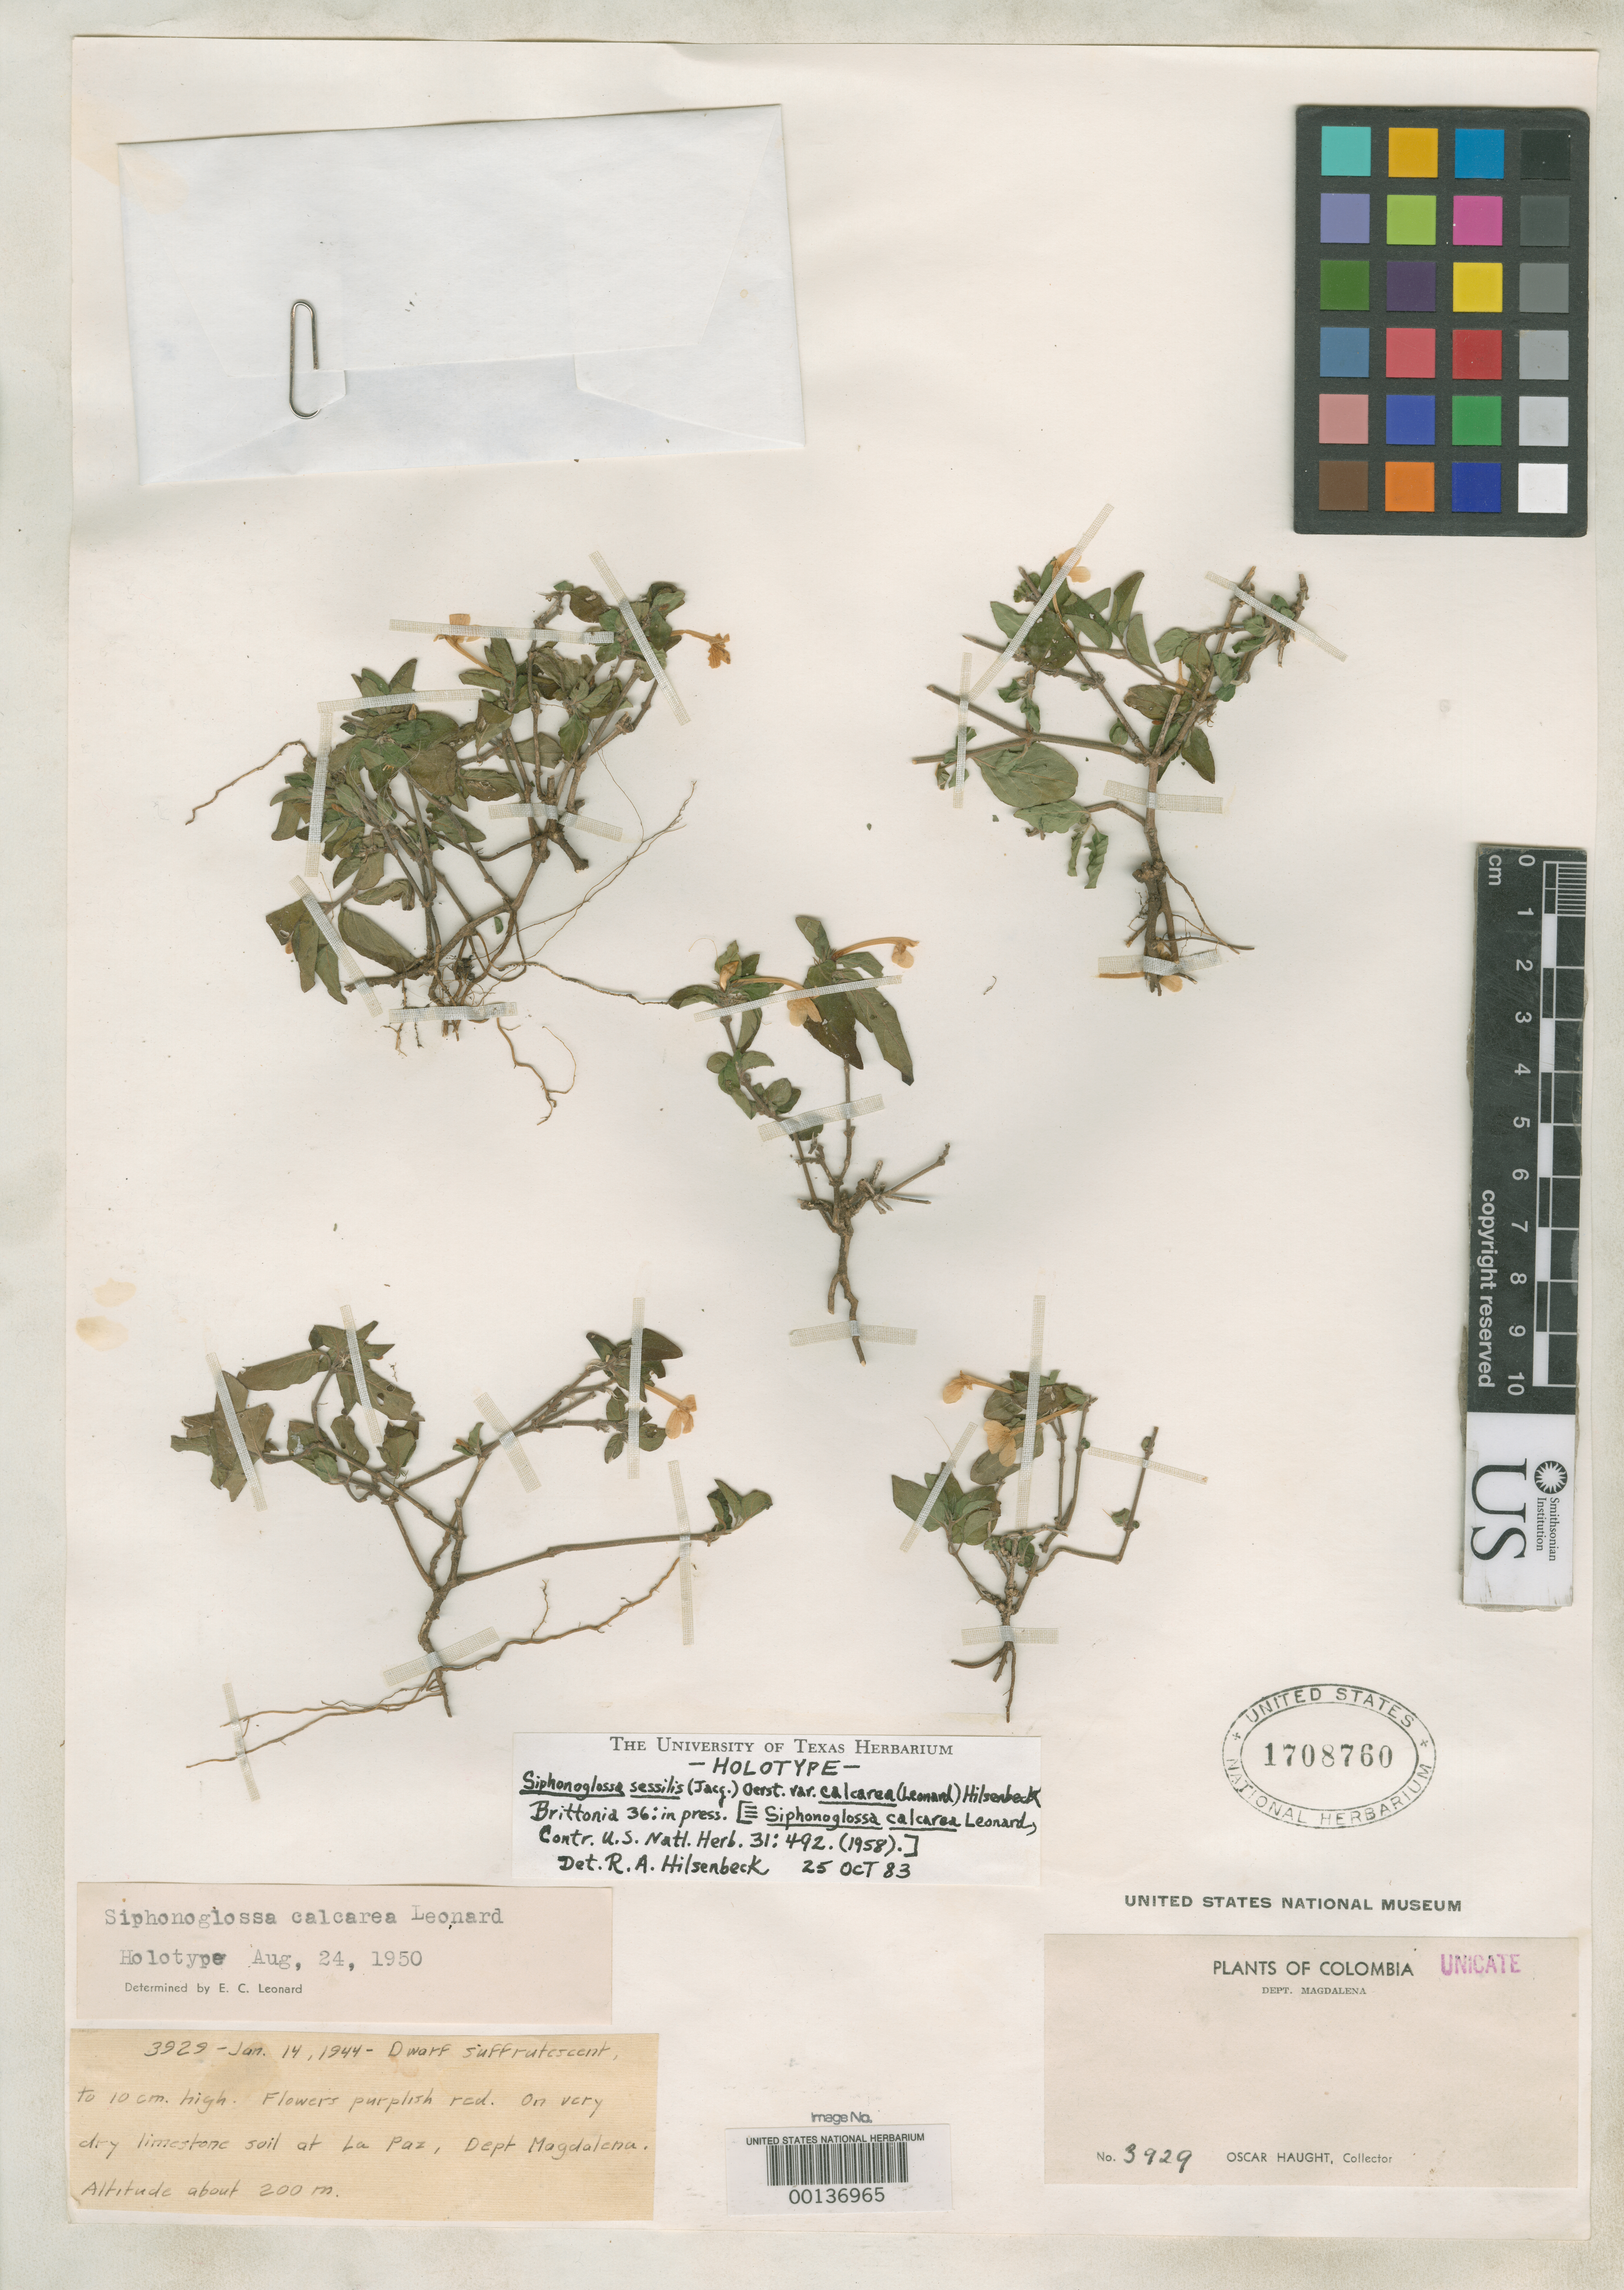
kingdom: Plantae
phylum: Tracheophyta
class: Magnoliopsida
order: Lamiales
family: Acanthaceae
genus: Siphonoglossa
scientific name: Siphonoglossa calcarea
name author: Leonard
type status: Holotype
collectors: O. L. Haught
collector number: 3929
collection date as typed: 14 Jan 1944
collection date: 1944-01-14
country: Colombia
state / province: Magdalena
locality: La Paz.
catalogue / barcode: US 1708760